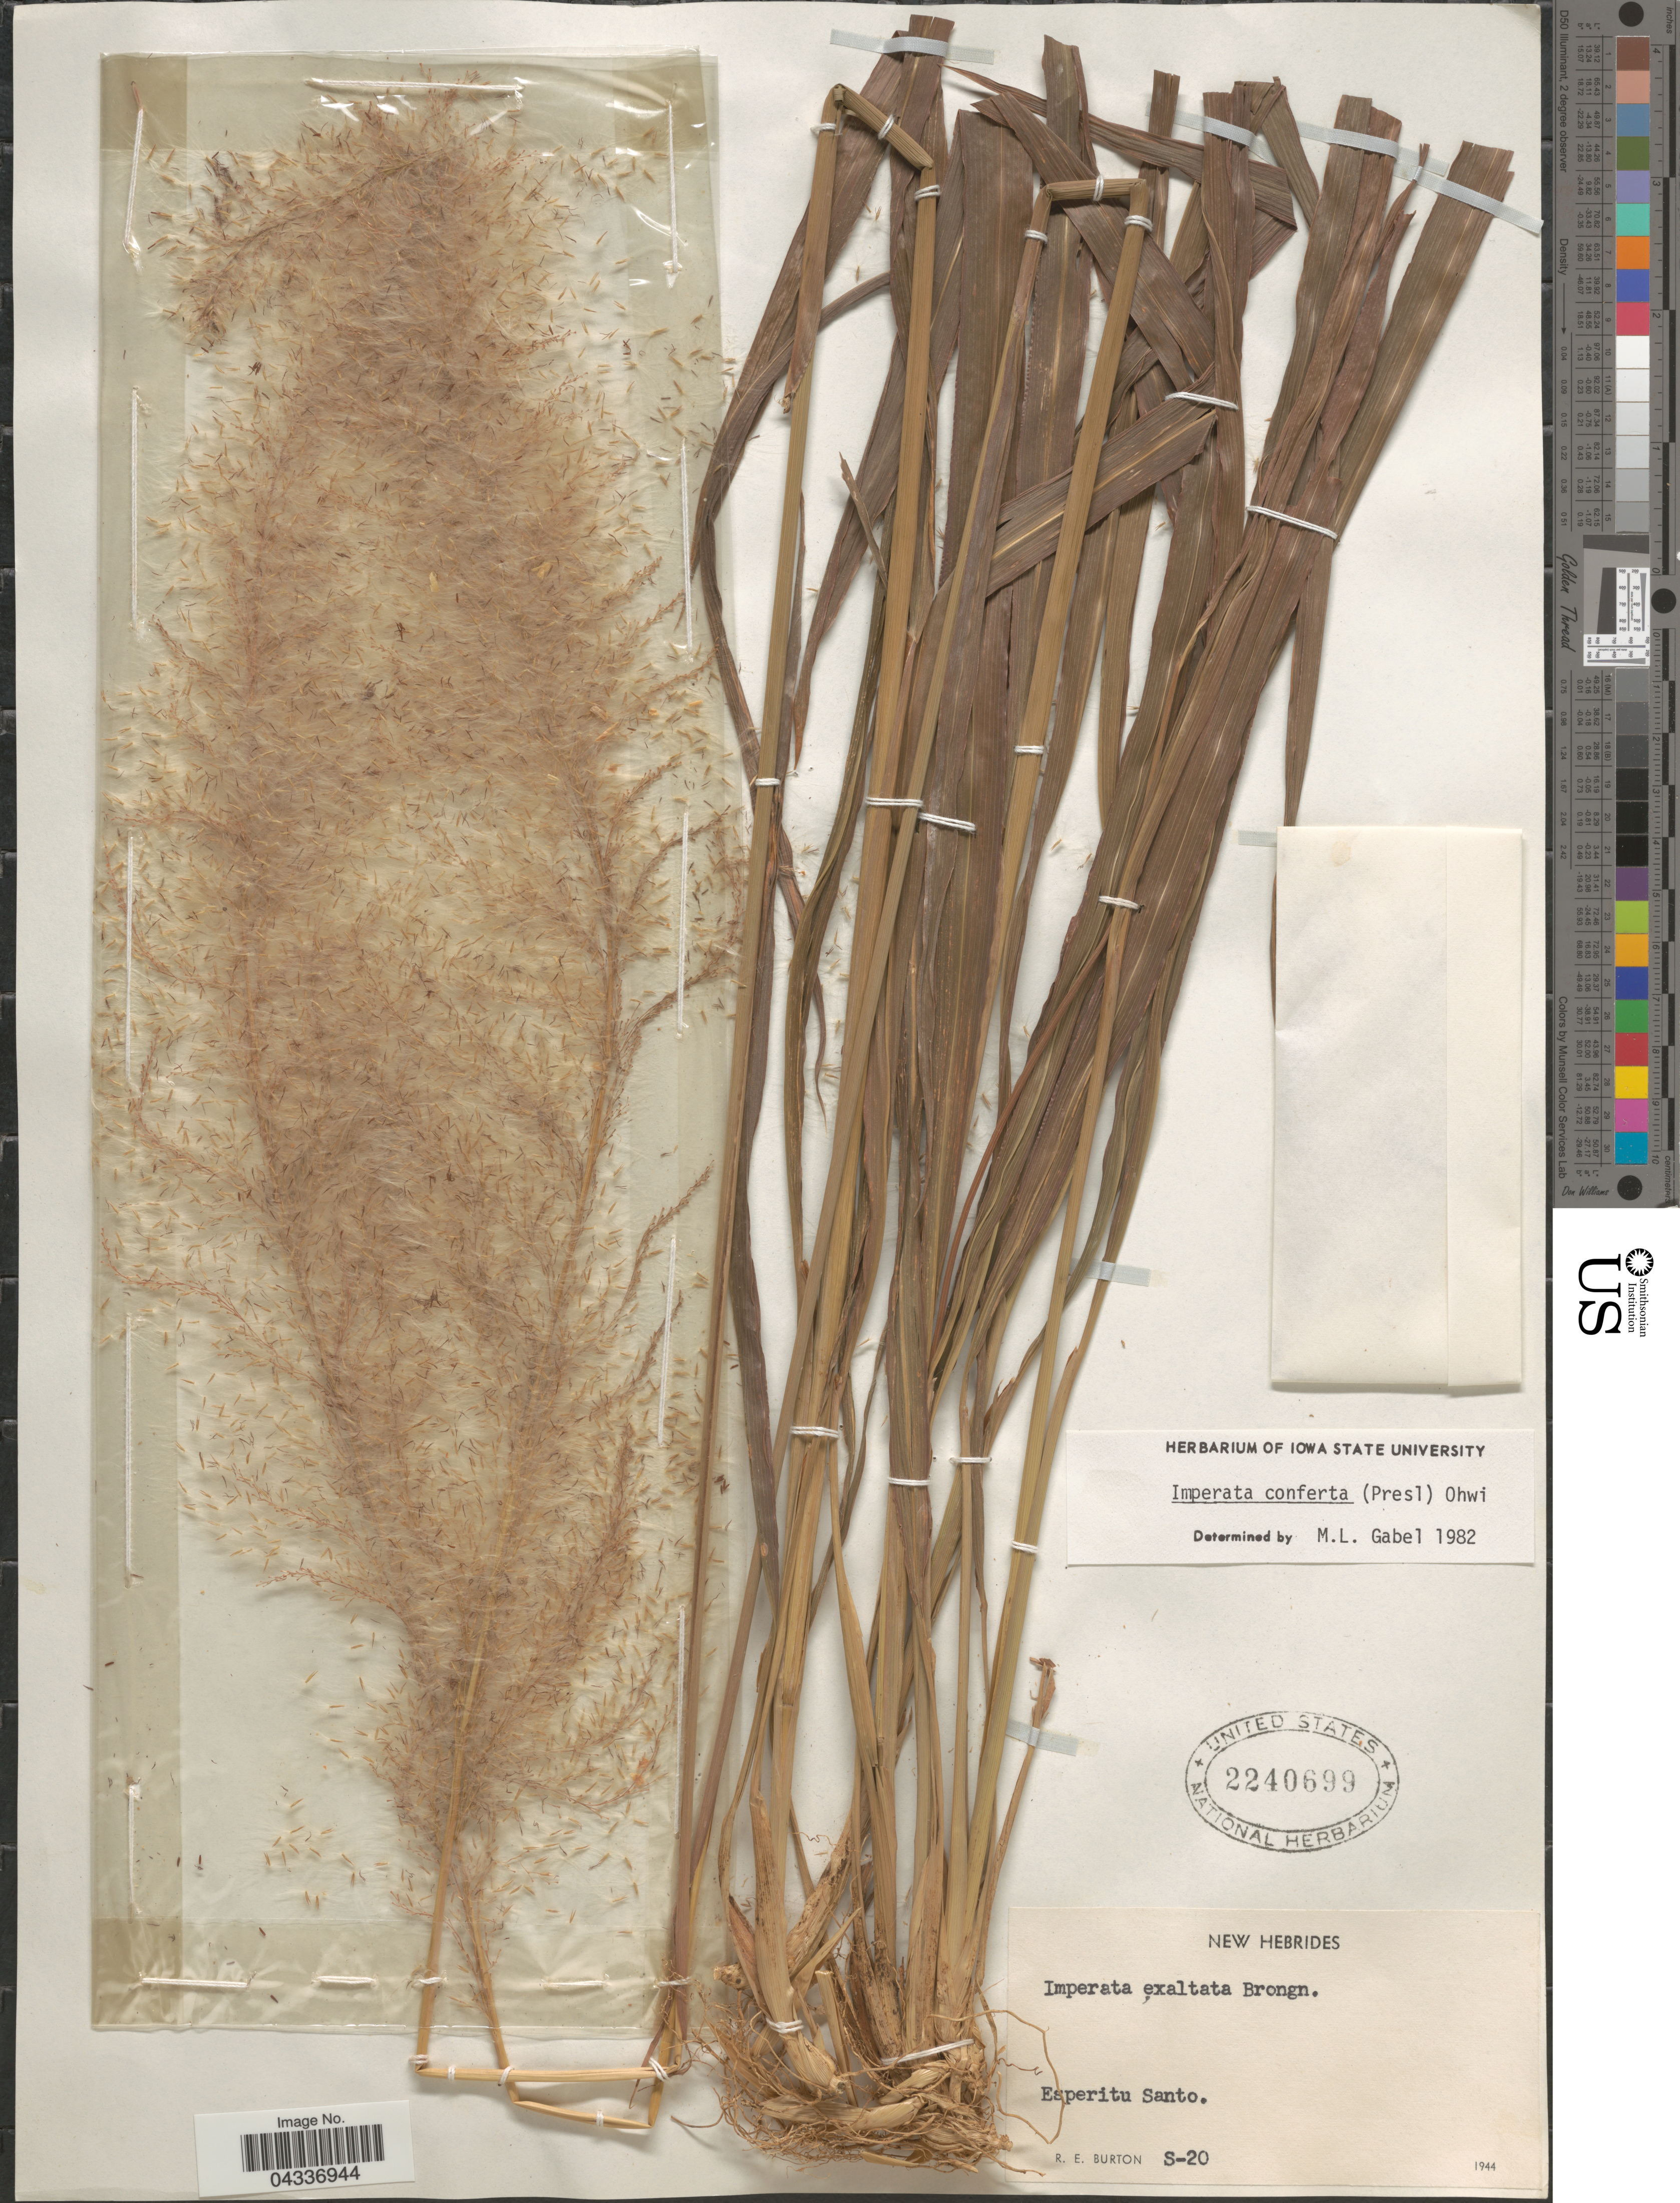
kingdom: Plantae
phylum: Tracheophyta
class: Liliopsida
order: Poales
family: Poaceae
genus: Imperata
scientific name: Imperata conferta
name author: (J. Presl) Ohwi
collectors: R. Burton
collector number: S-20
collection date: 1944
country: Vanuatu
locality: New Hebrides. Esperitu Santo.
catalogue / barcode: US 2240699